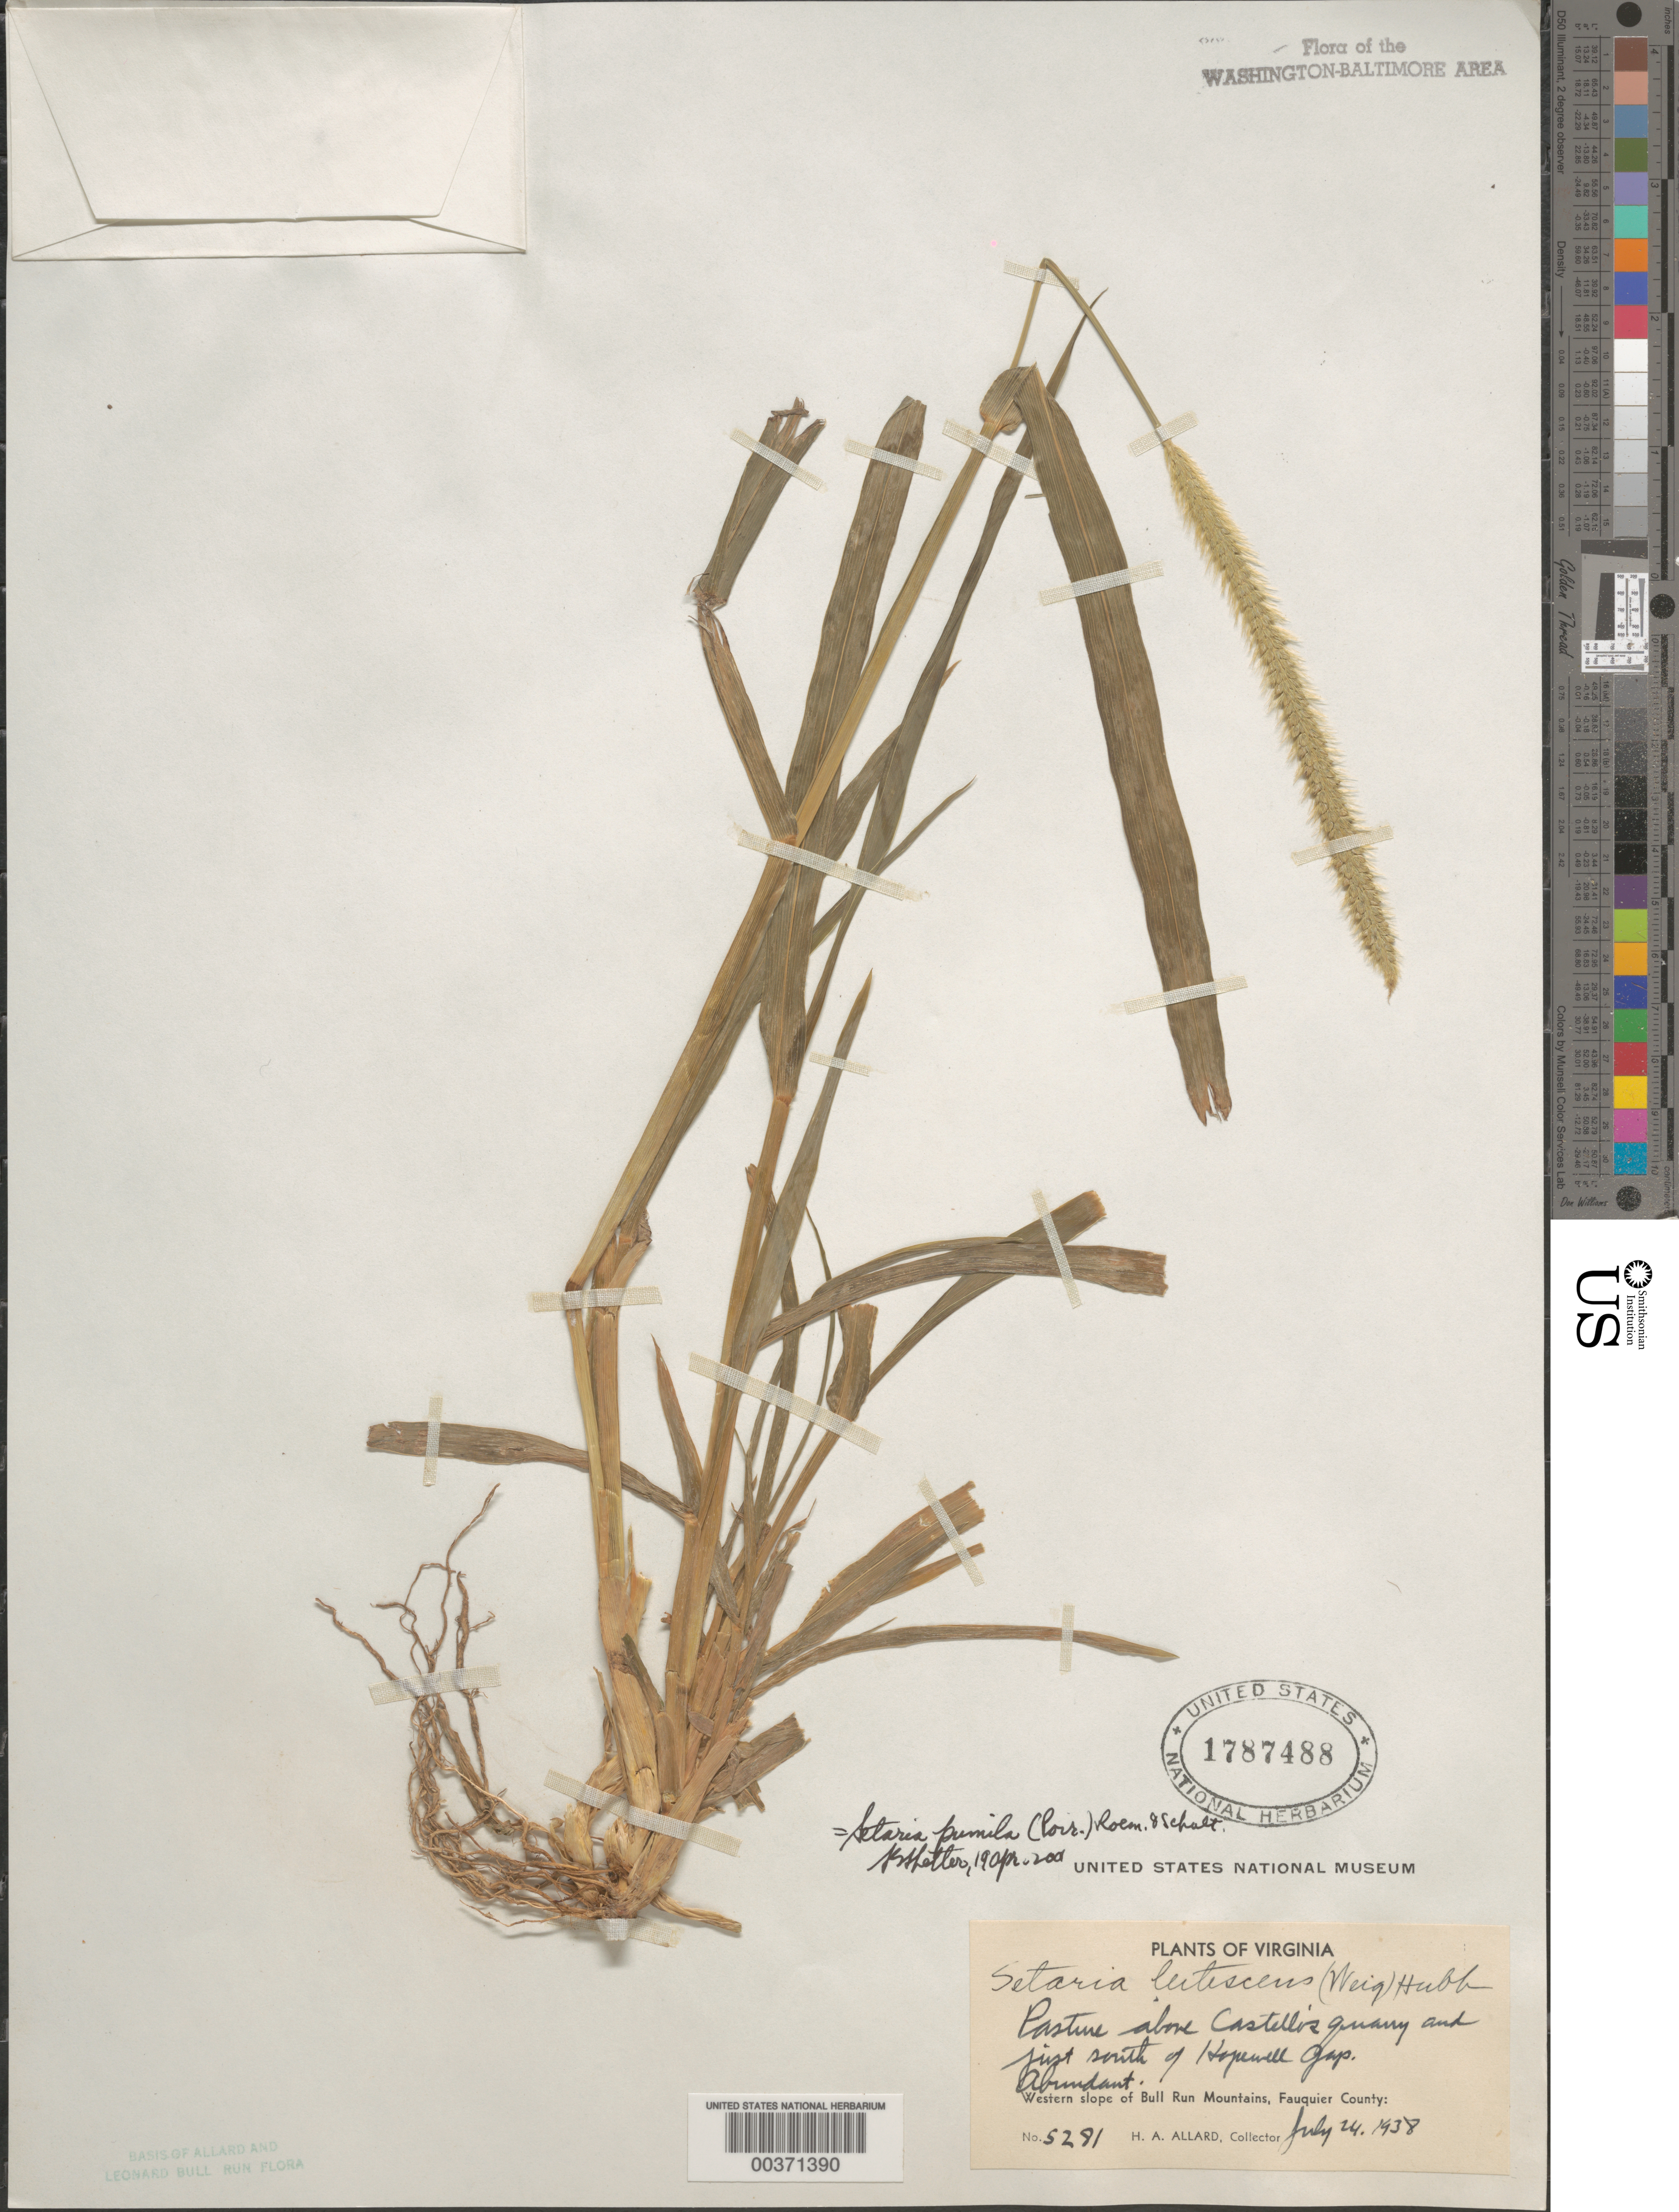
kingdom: Plantae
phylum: Tracheophyta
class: Liliopsida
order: Poales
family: Poaceae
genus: Setaria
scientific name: Setaria pumila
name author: (Poir.) Roem. & Schult.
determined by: Shetler, Stanwyn G., (US), NMNH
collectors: H. A. Allard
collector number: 5281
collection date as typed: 24 Jul 1938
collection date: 1938-07-24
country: United States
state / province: Virginia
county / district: Fauquier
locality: South of Hopewell Gap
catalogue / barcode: US 1787488